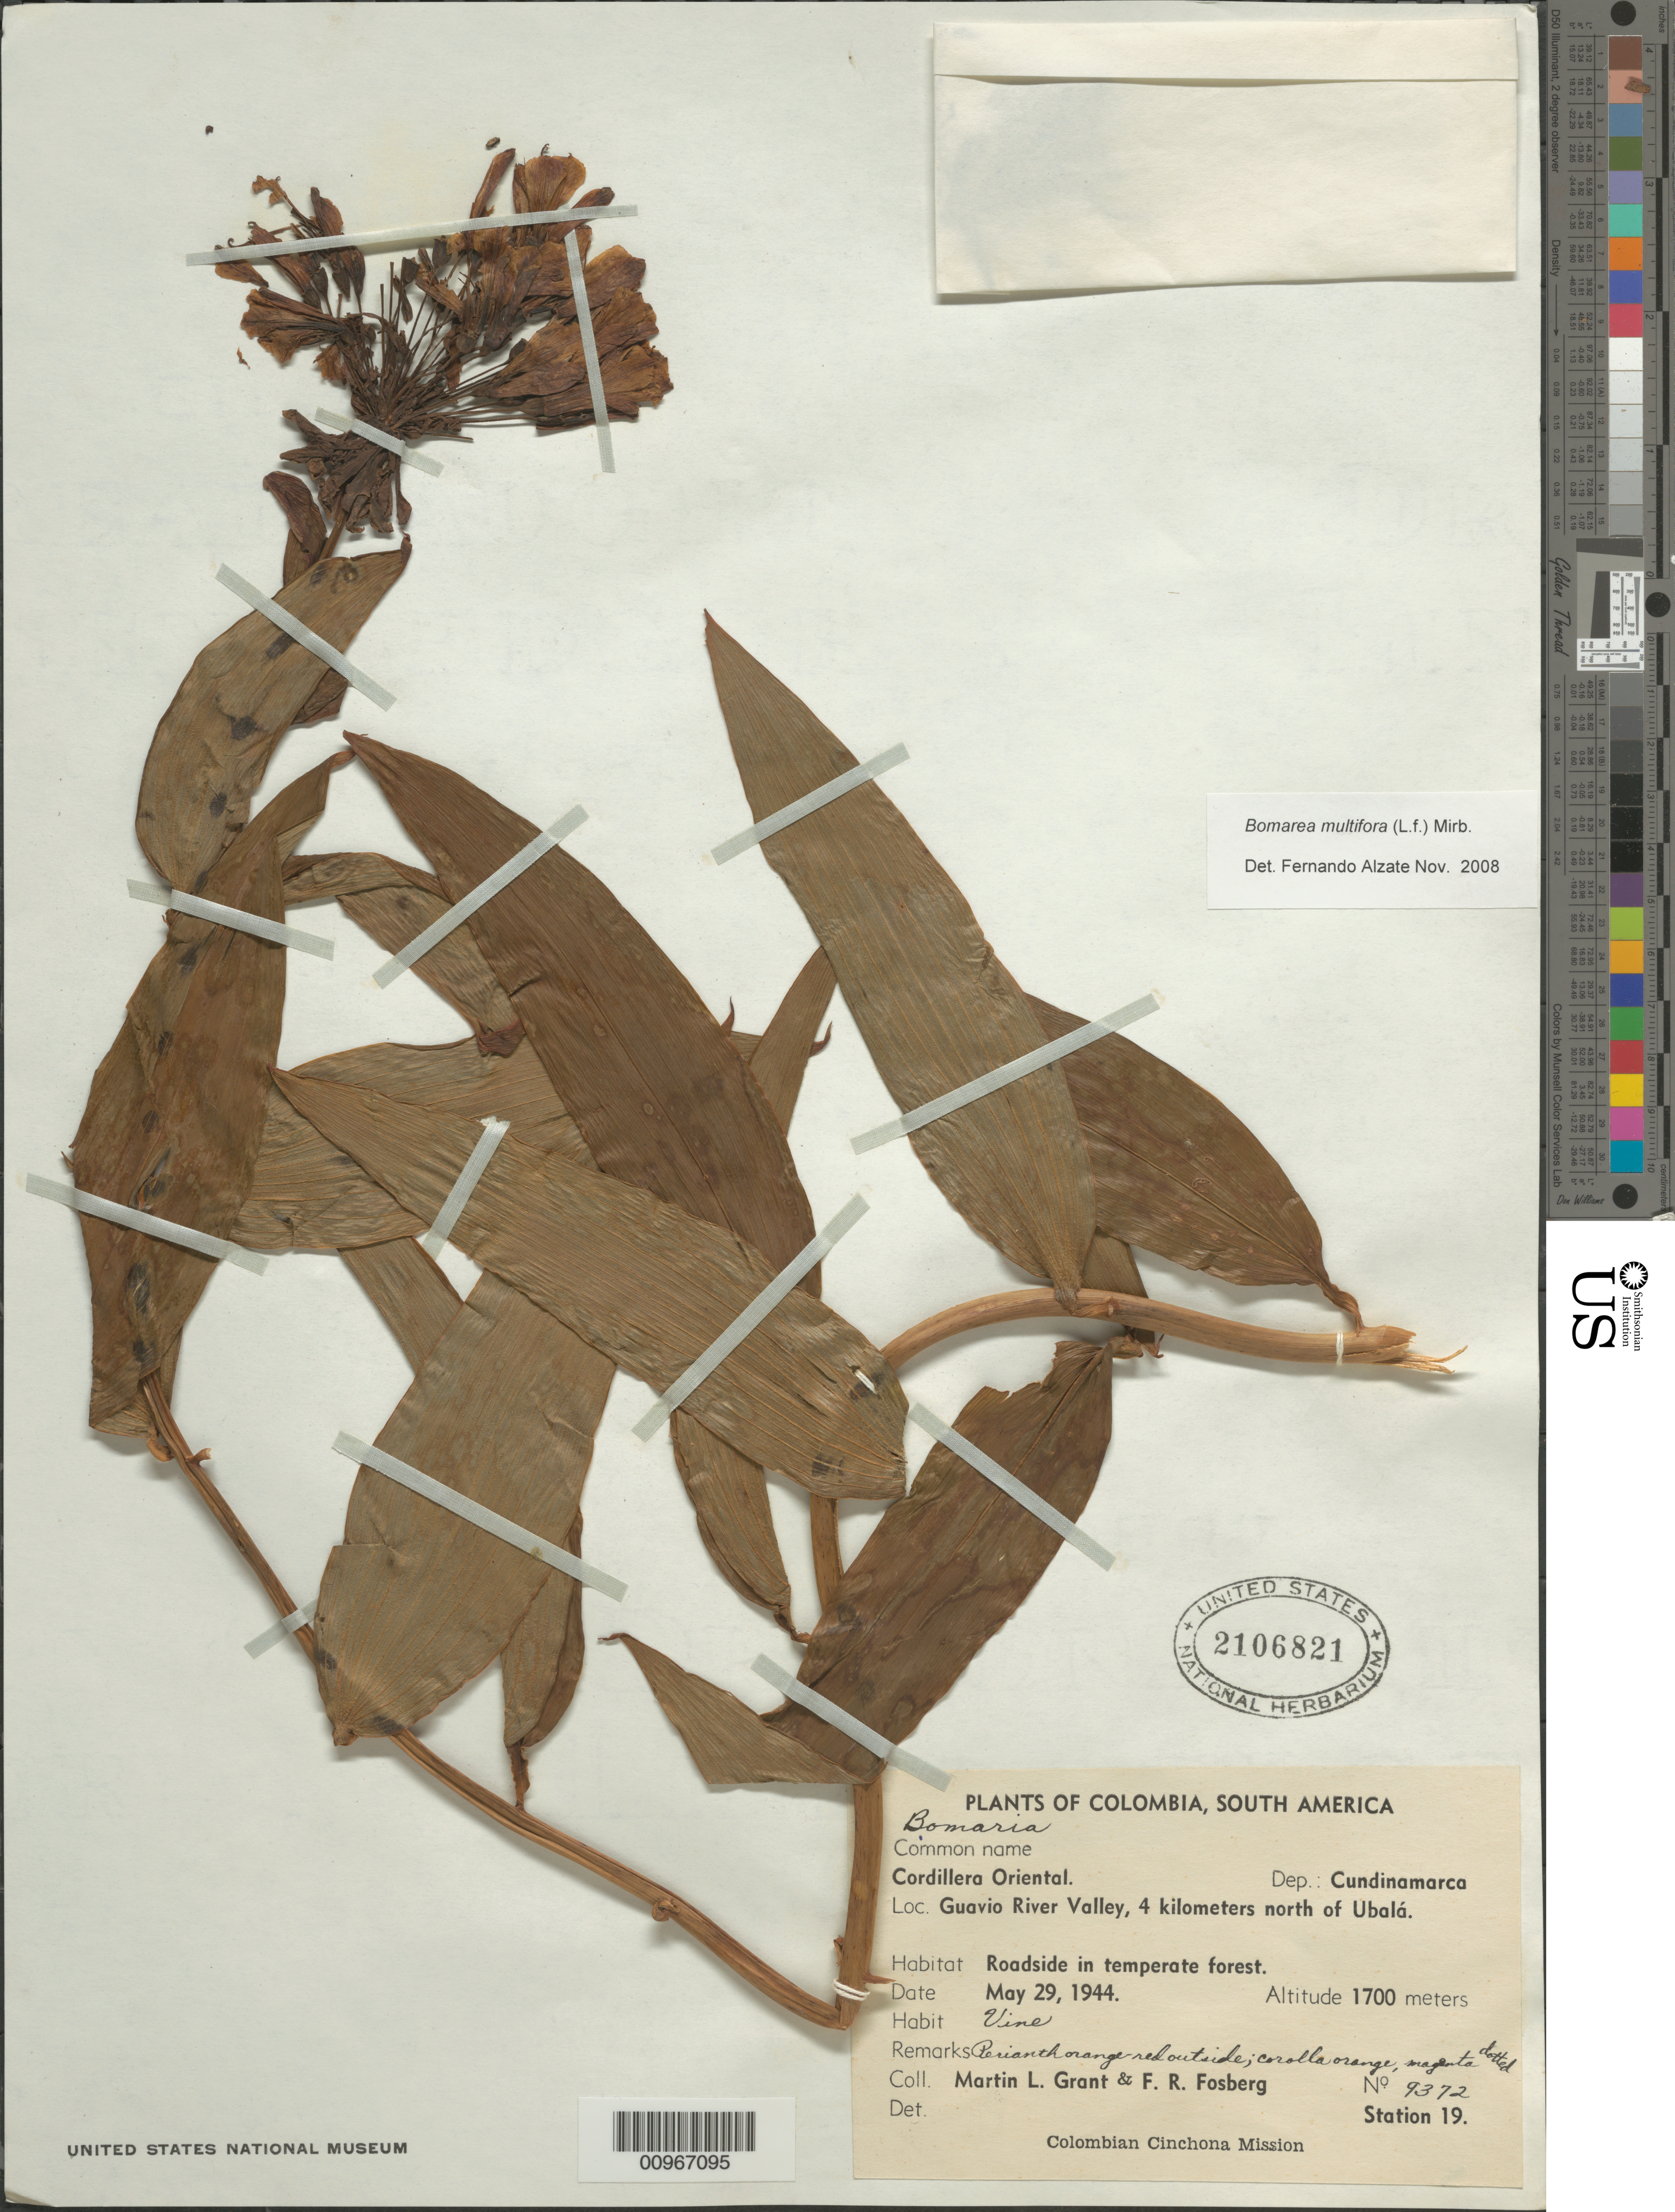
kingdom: Plantae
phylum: Tracheophyta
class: Liliopsida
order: Liliales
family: Alstroemeriaceae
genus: Bomarea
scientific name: Bomarea multiflora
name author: (L. f.) Mirb.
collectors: M. L. Grant & F. R. Fosberg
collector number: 9372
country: Colombia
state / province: Cundinamarca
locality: Guavio River Valley, N of Ubala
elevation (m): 1700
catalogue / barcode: US 2106821